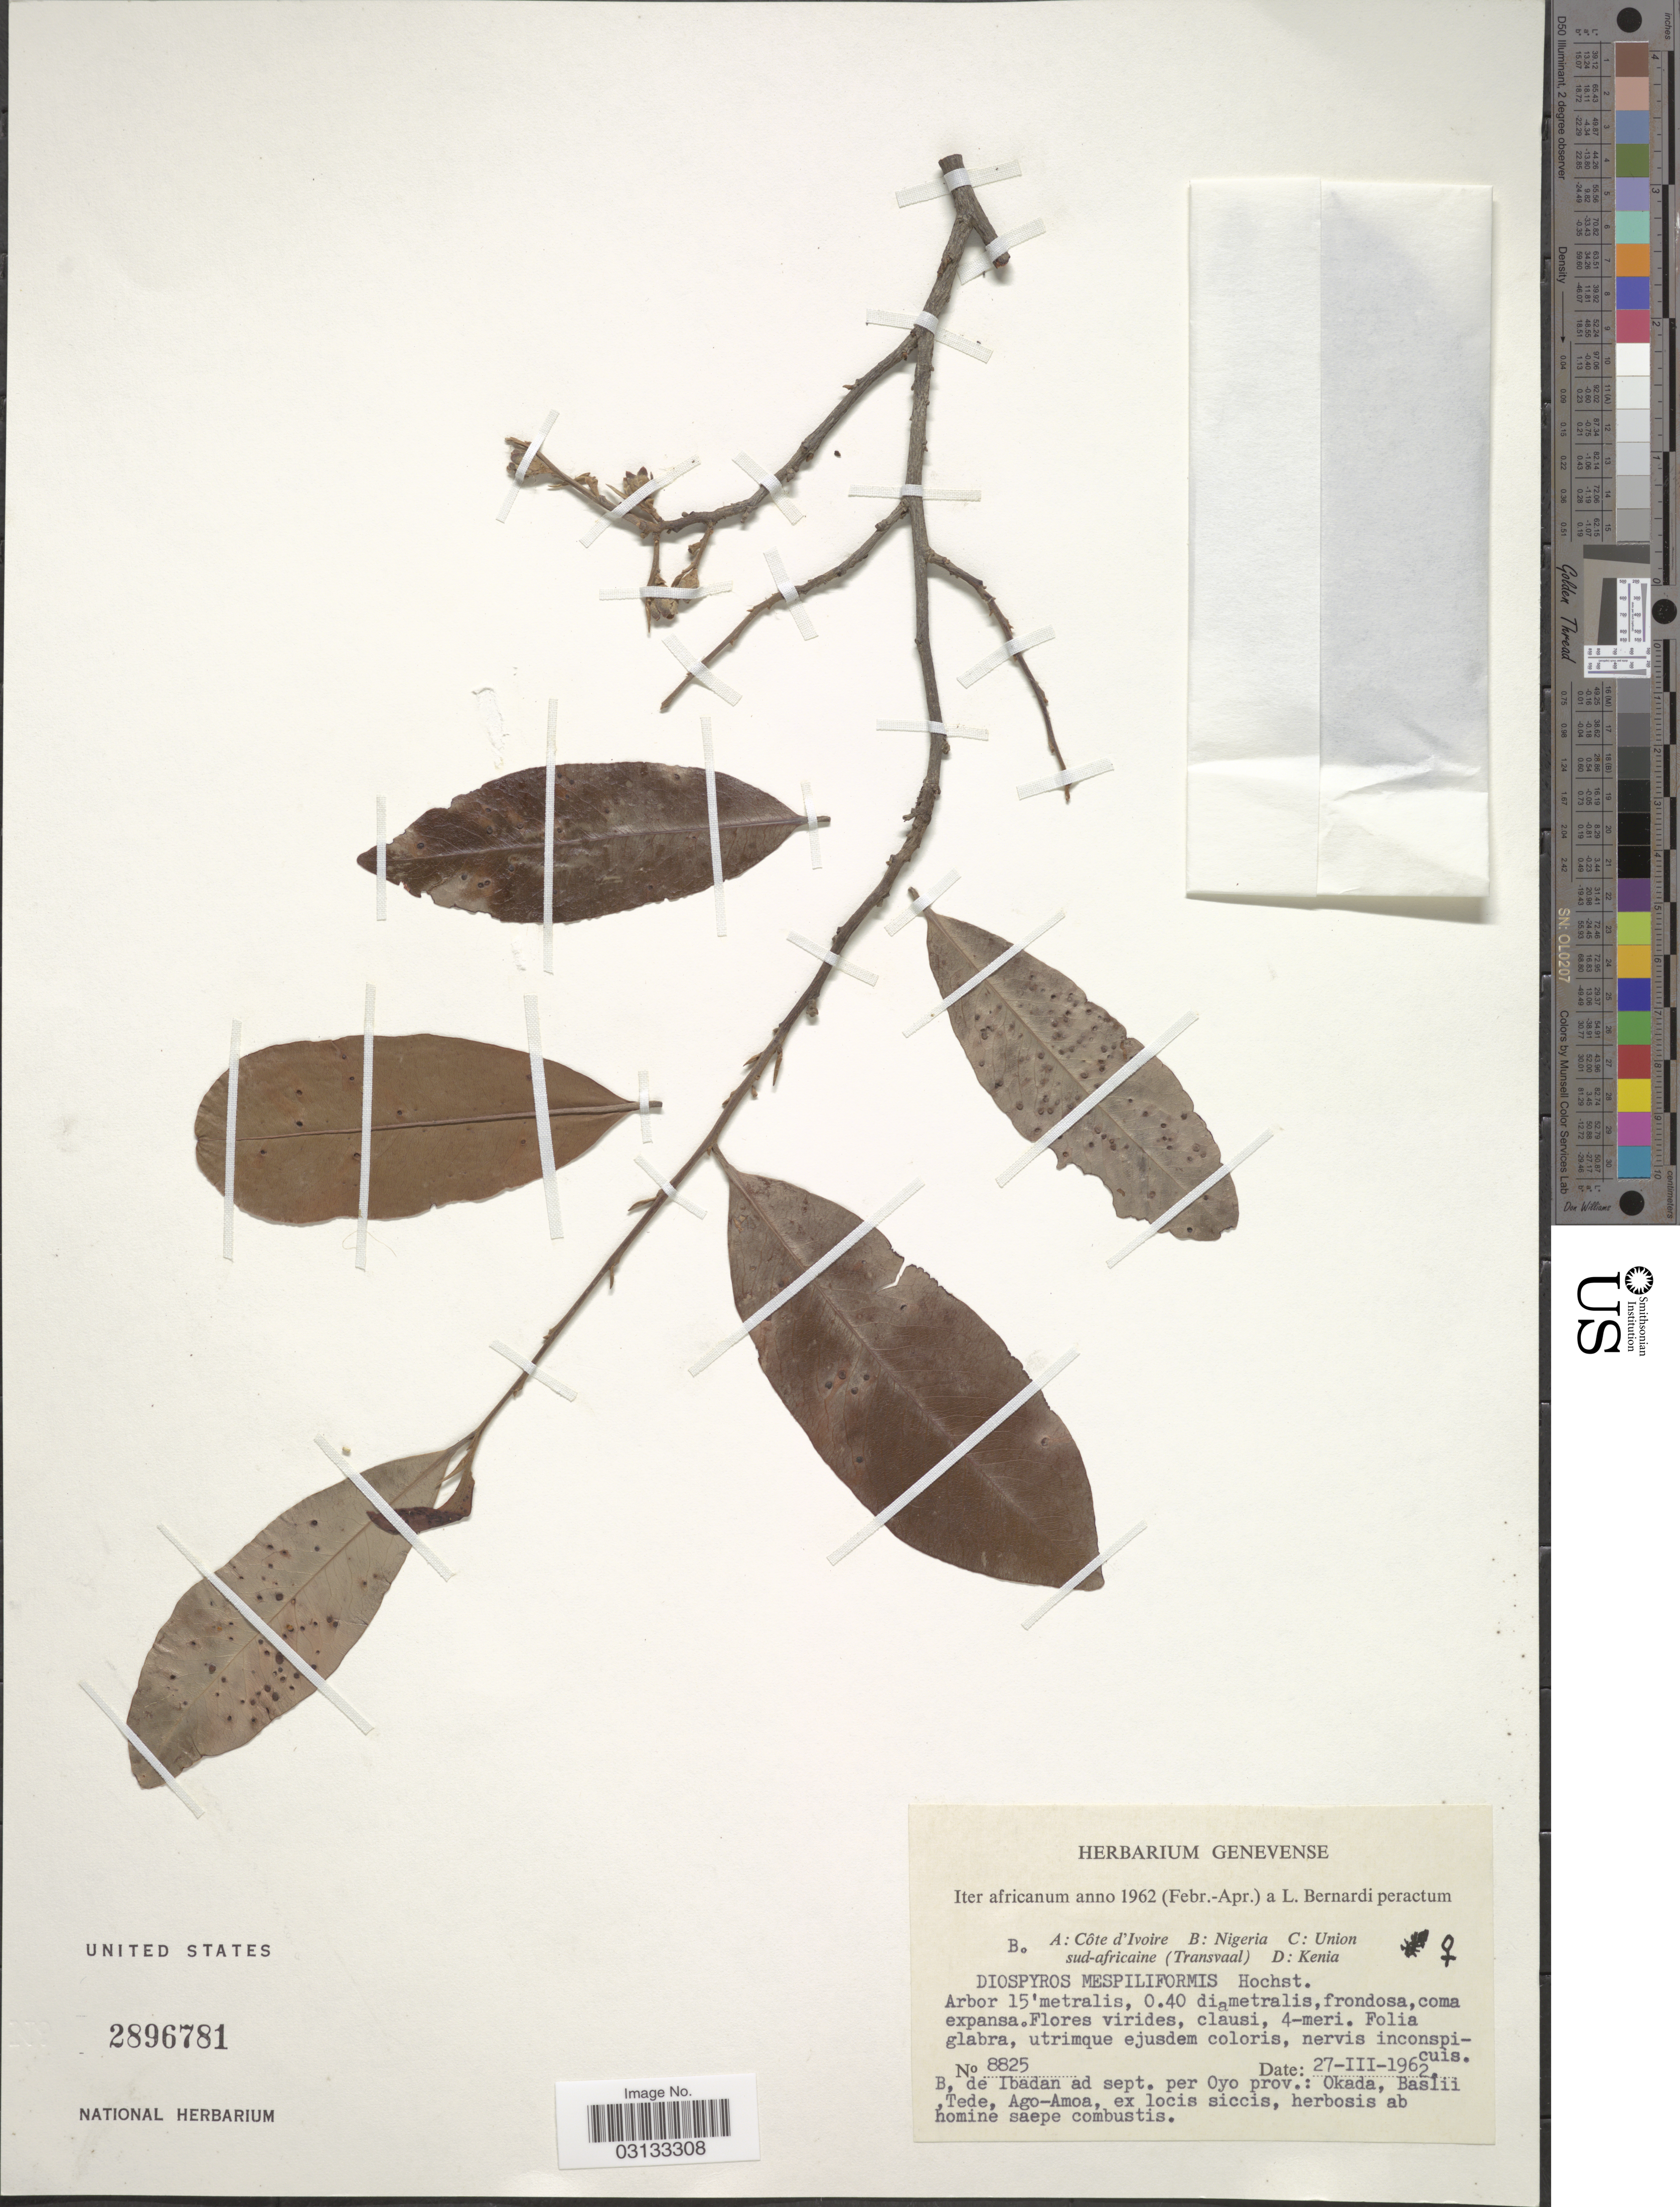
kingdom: Plantae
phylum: Tracheophyta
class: Magnoliopsida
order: Ericales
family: Ebenaceae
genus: Diospyros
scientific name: Diospyros mespiliformis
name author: Hochst. ex A. DC.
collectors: L. Bernardi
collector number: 8825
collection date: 1962-03-27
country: Nigeria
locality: B. de Ibadan ad sept. per Oyo pro.: Okada, Baslii, Tede, Ago-Amoa.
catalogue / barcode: US 2896781